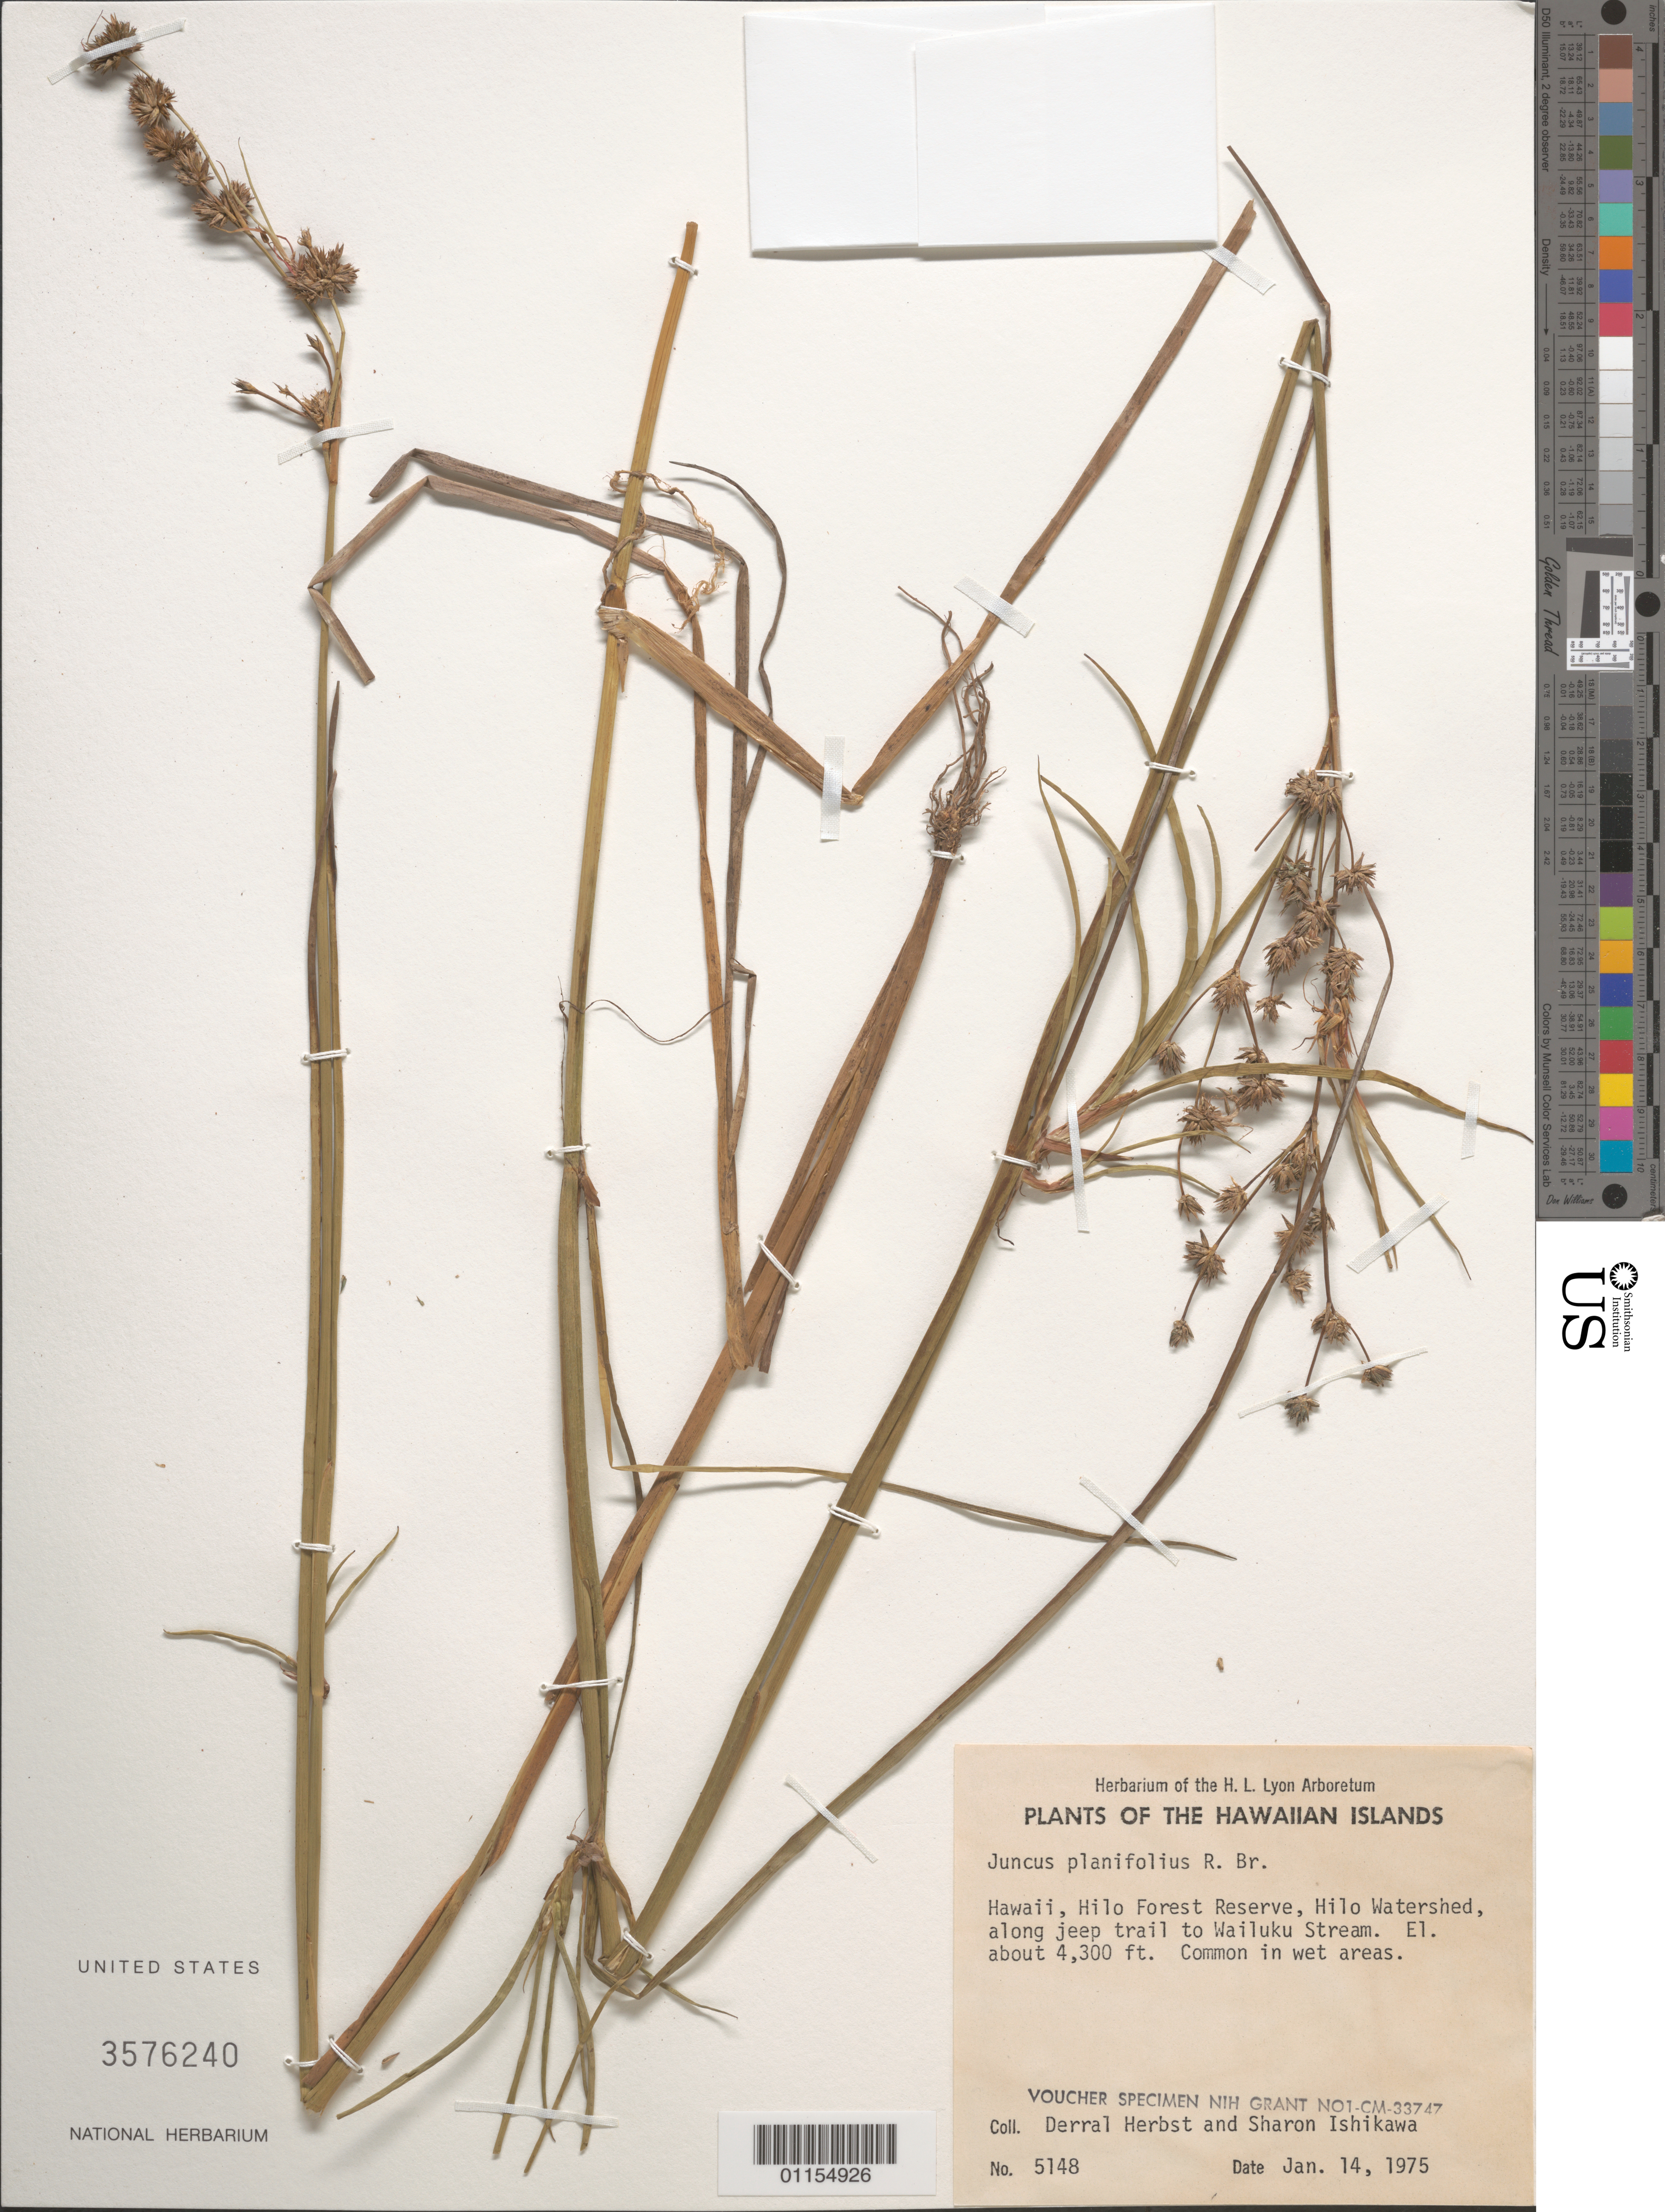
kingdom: Plantae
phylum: Tracheophyta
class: Liliopsida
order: Poales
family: Juncaceae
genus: Juncus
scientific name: Juncus acuminatus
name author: Michx.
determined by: Faccenda, K.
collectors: D. R. Herbst & S. Ishikawa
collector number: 5148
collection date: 1975-01-14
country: United States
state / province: Hawaii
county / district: Hawaii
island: Hawaii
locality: Hilo Forest Reserve, Hilo Watershed, along jeep trail to Wailuku Stream.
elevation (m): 1311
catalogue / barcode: US 3576240